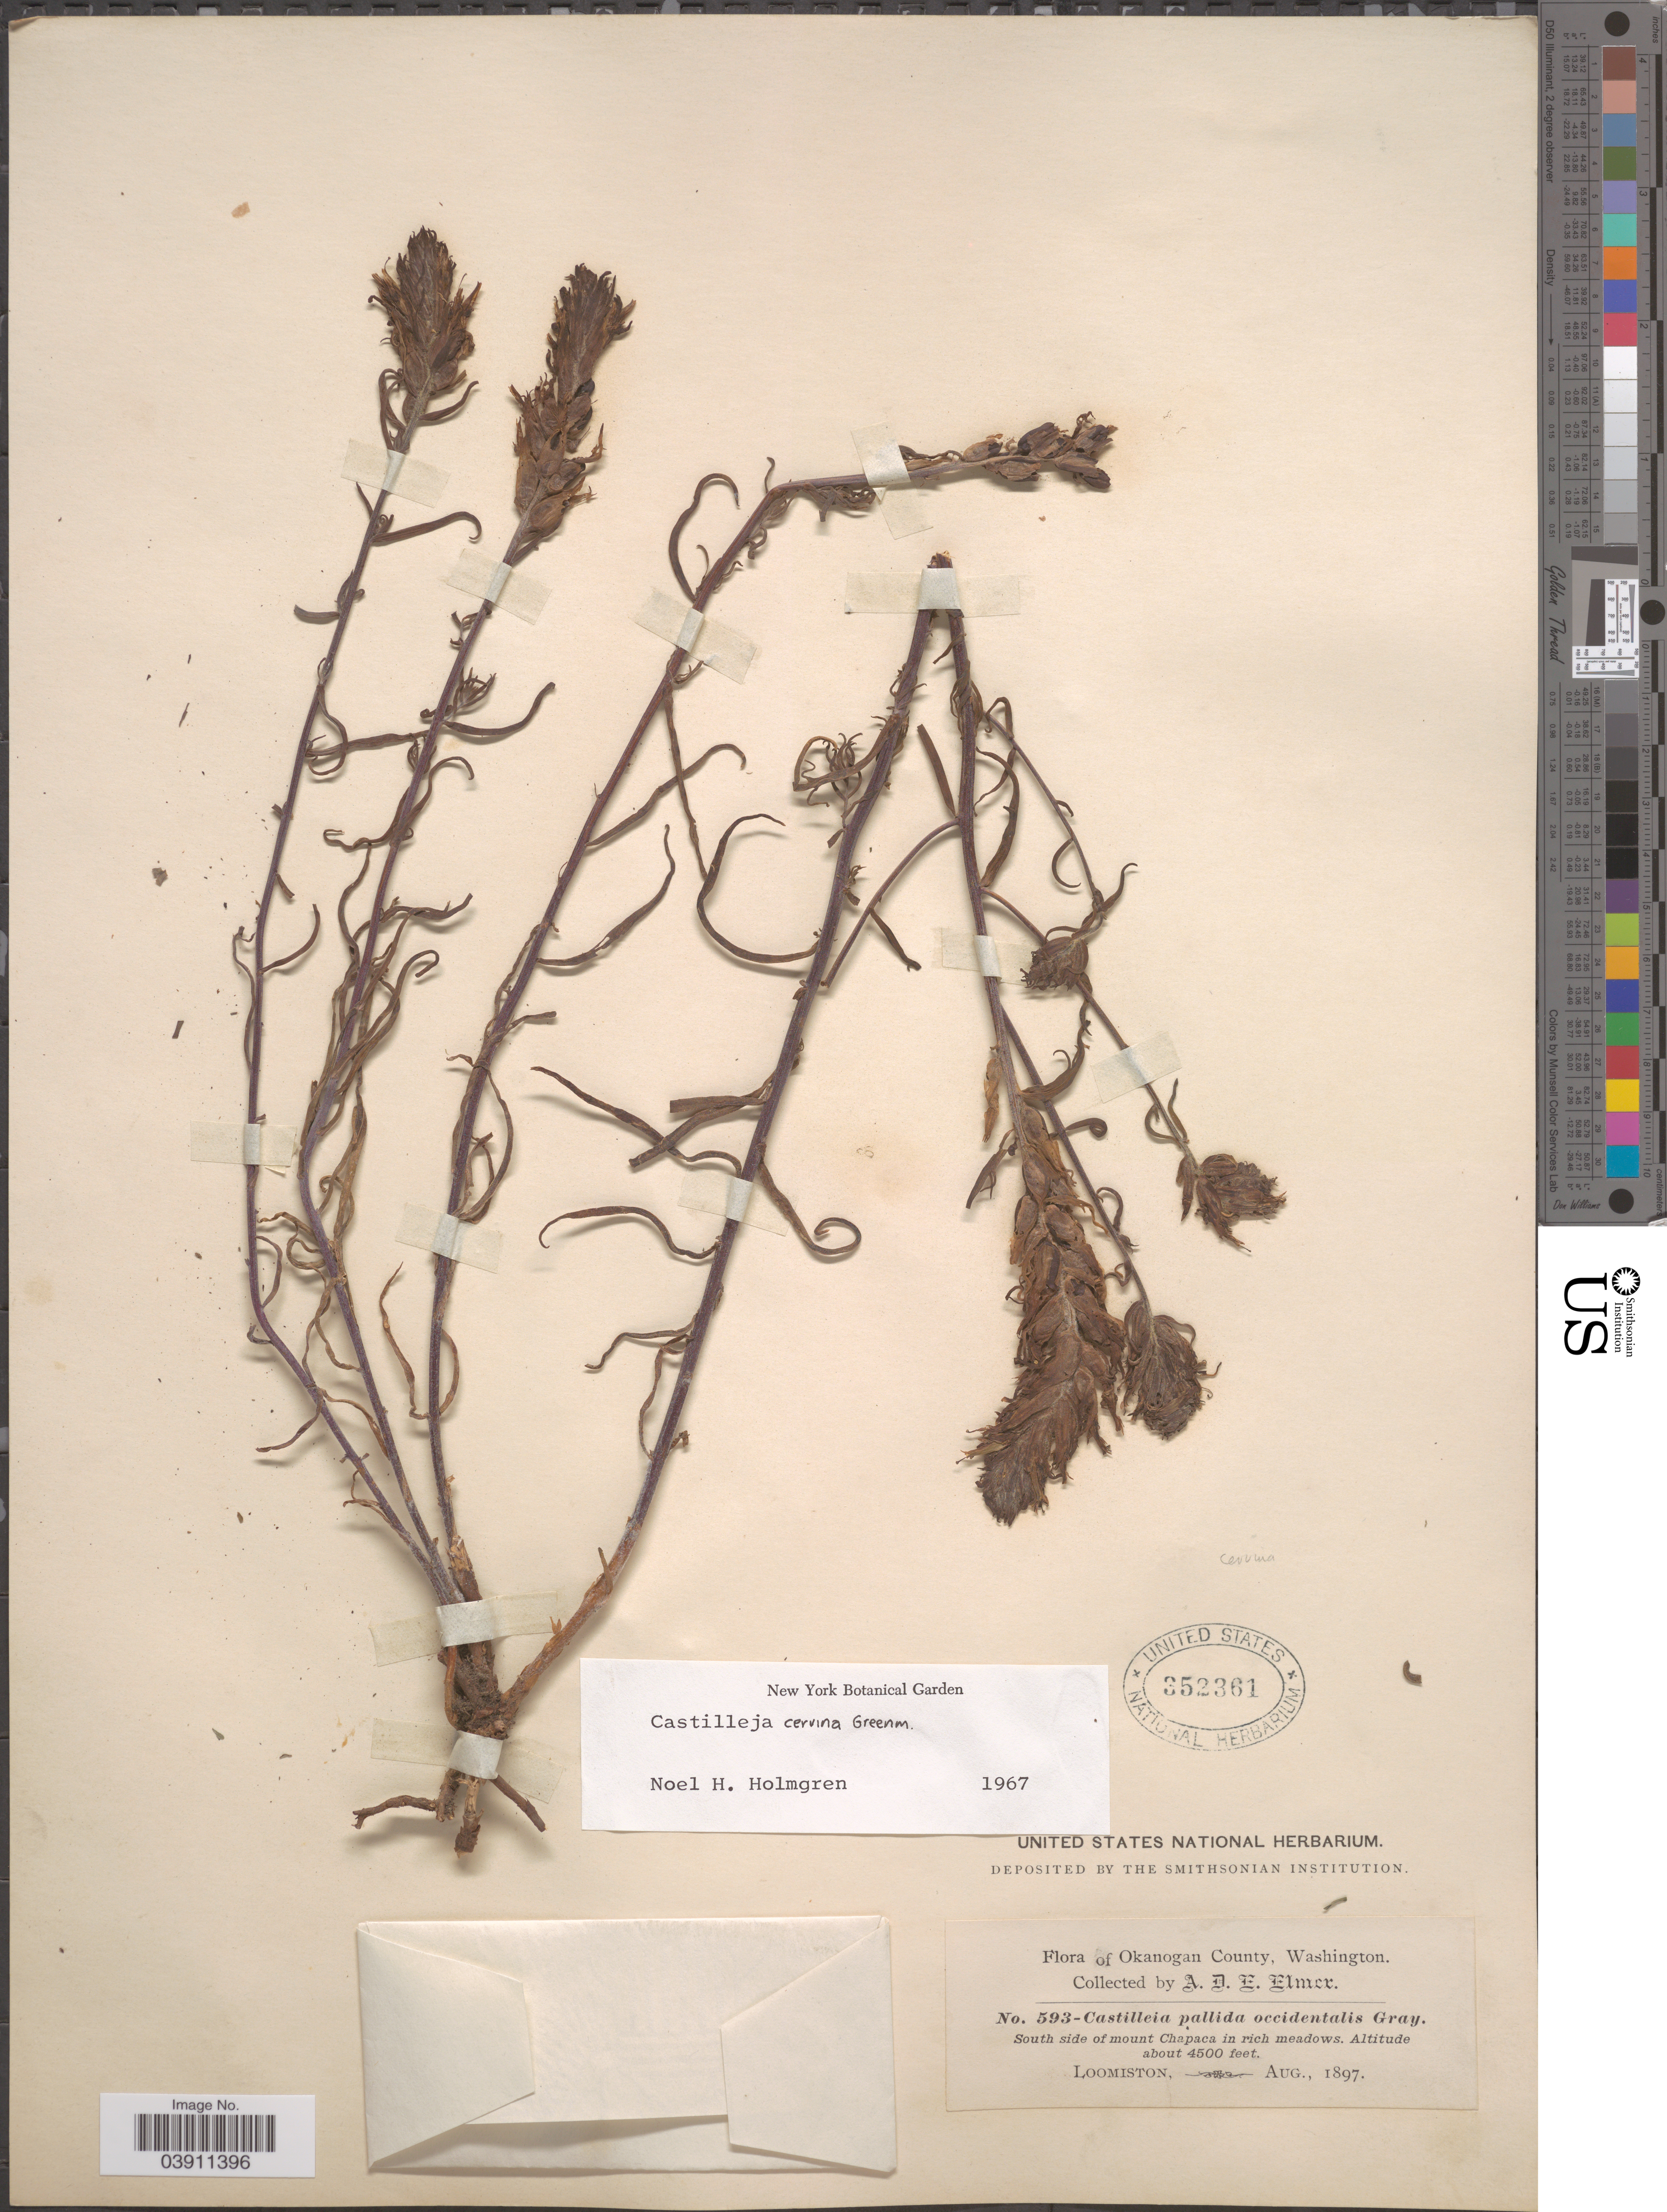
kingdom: Plantae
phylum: Tracheophyta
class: Magnoliopsida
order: Lamiales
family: Orobanchaceae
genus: Castilleja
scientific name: Castilleja cervina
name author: Greenm.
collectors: A. D. E. Elmer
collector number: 593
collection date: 1897-08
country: United States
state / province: Washington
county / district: Okanogan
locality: Okanogan County. South side of mount Chapaca in rich meadows. Loomiston.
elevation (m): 1372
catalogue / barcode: US 352361